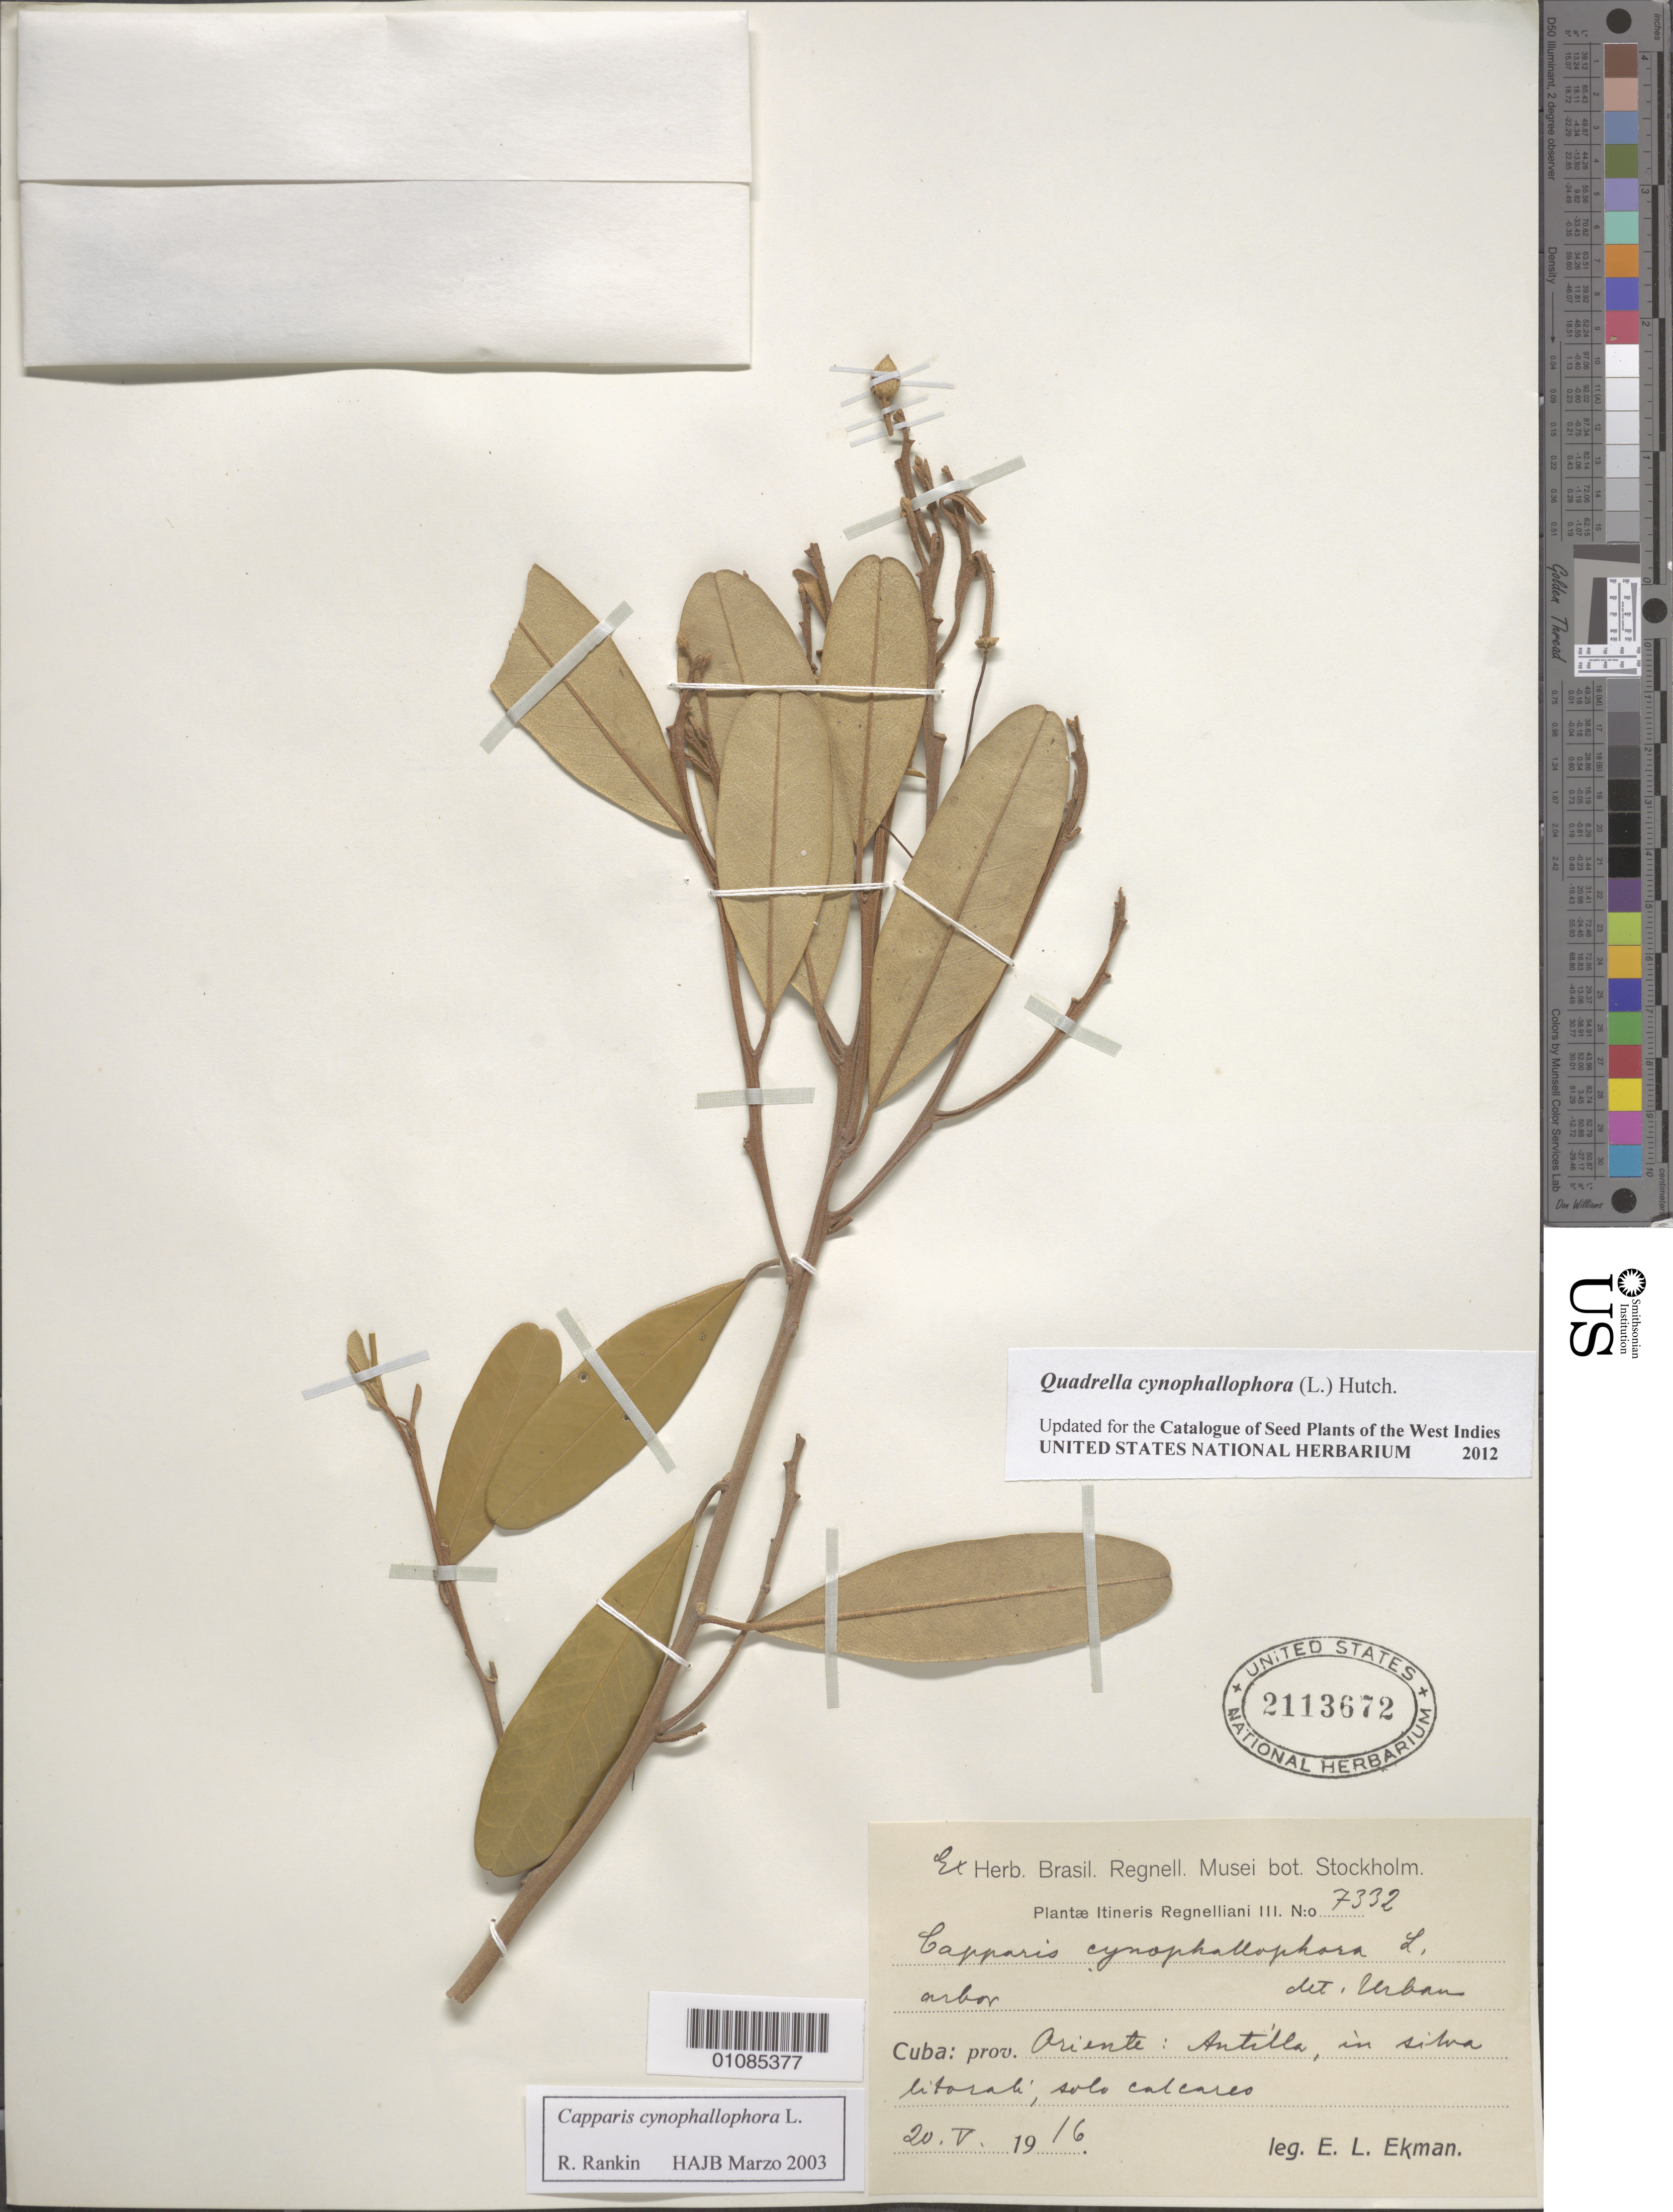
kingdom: Plantae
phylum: Tracheophyta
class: Magnoliopsida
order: Brassicales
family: Capparaceae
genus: Quadrella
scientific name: Quadrella cynophallophora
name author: (L.) Hutch.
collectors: E. L. Ekman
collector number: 7332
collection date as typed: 20 May 1916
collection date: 1916-05-20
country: Cuba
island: Cuba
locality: Oriente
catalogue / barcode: US 2113672